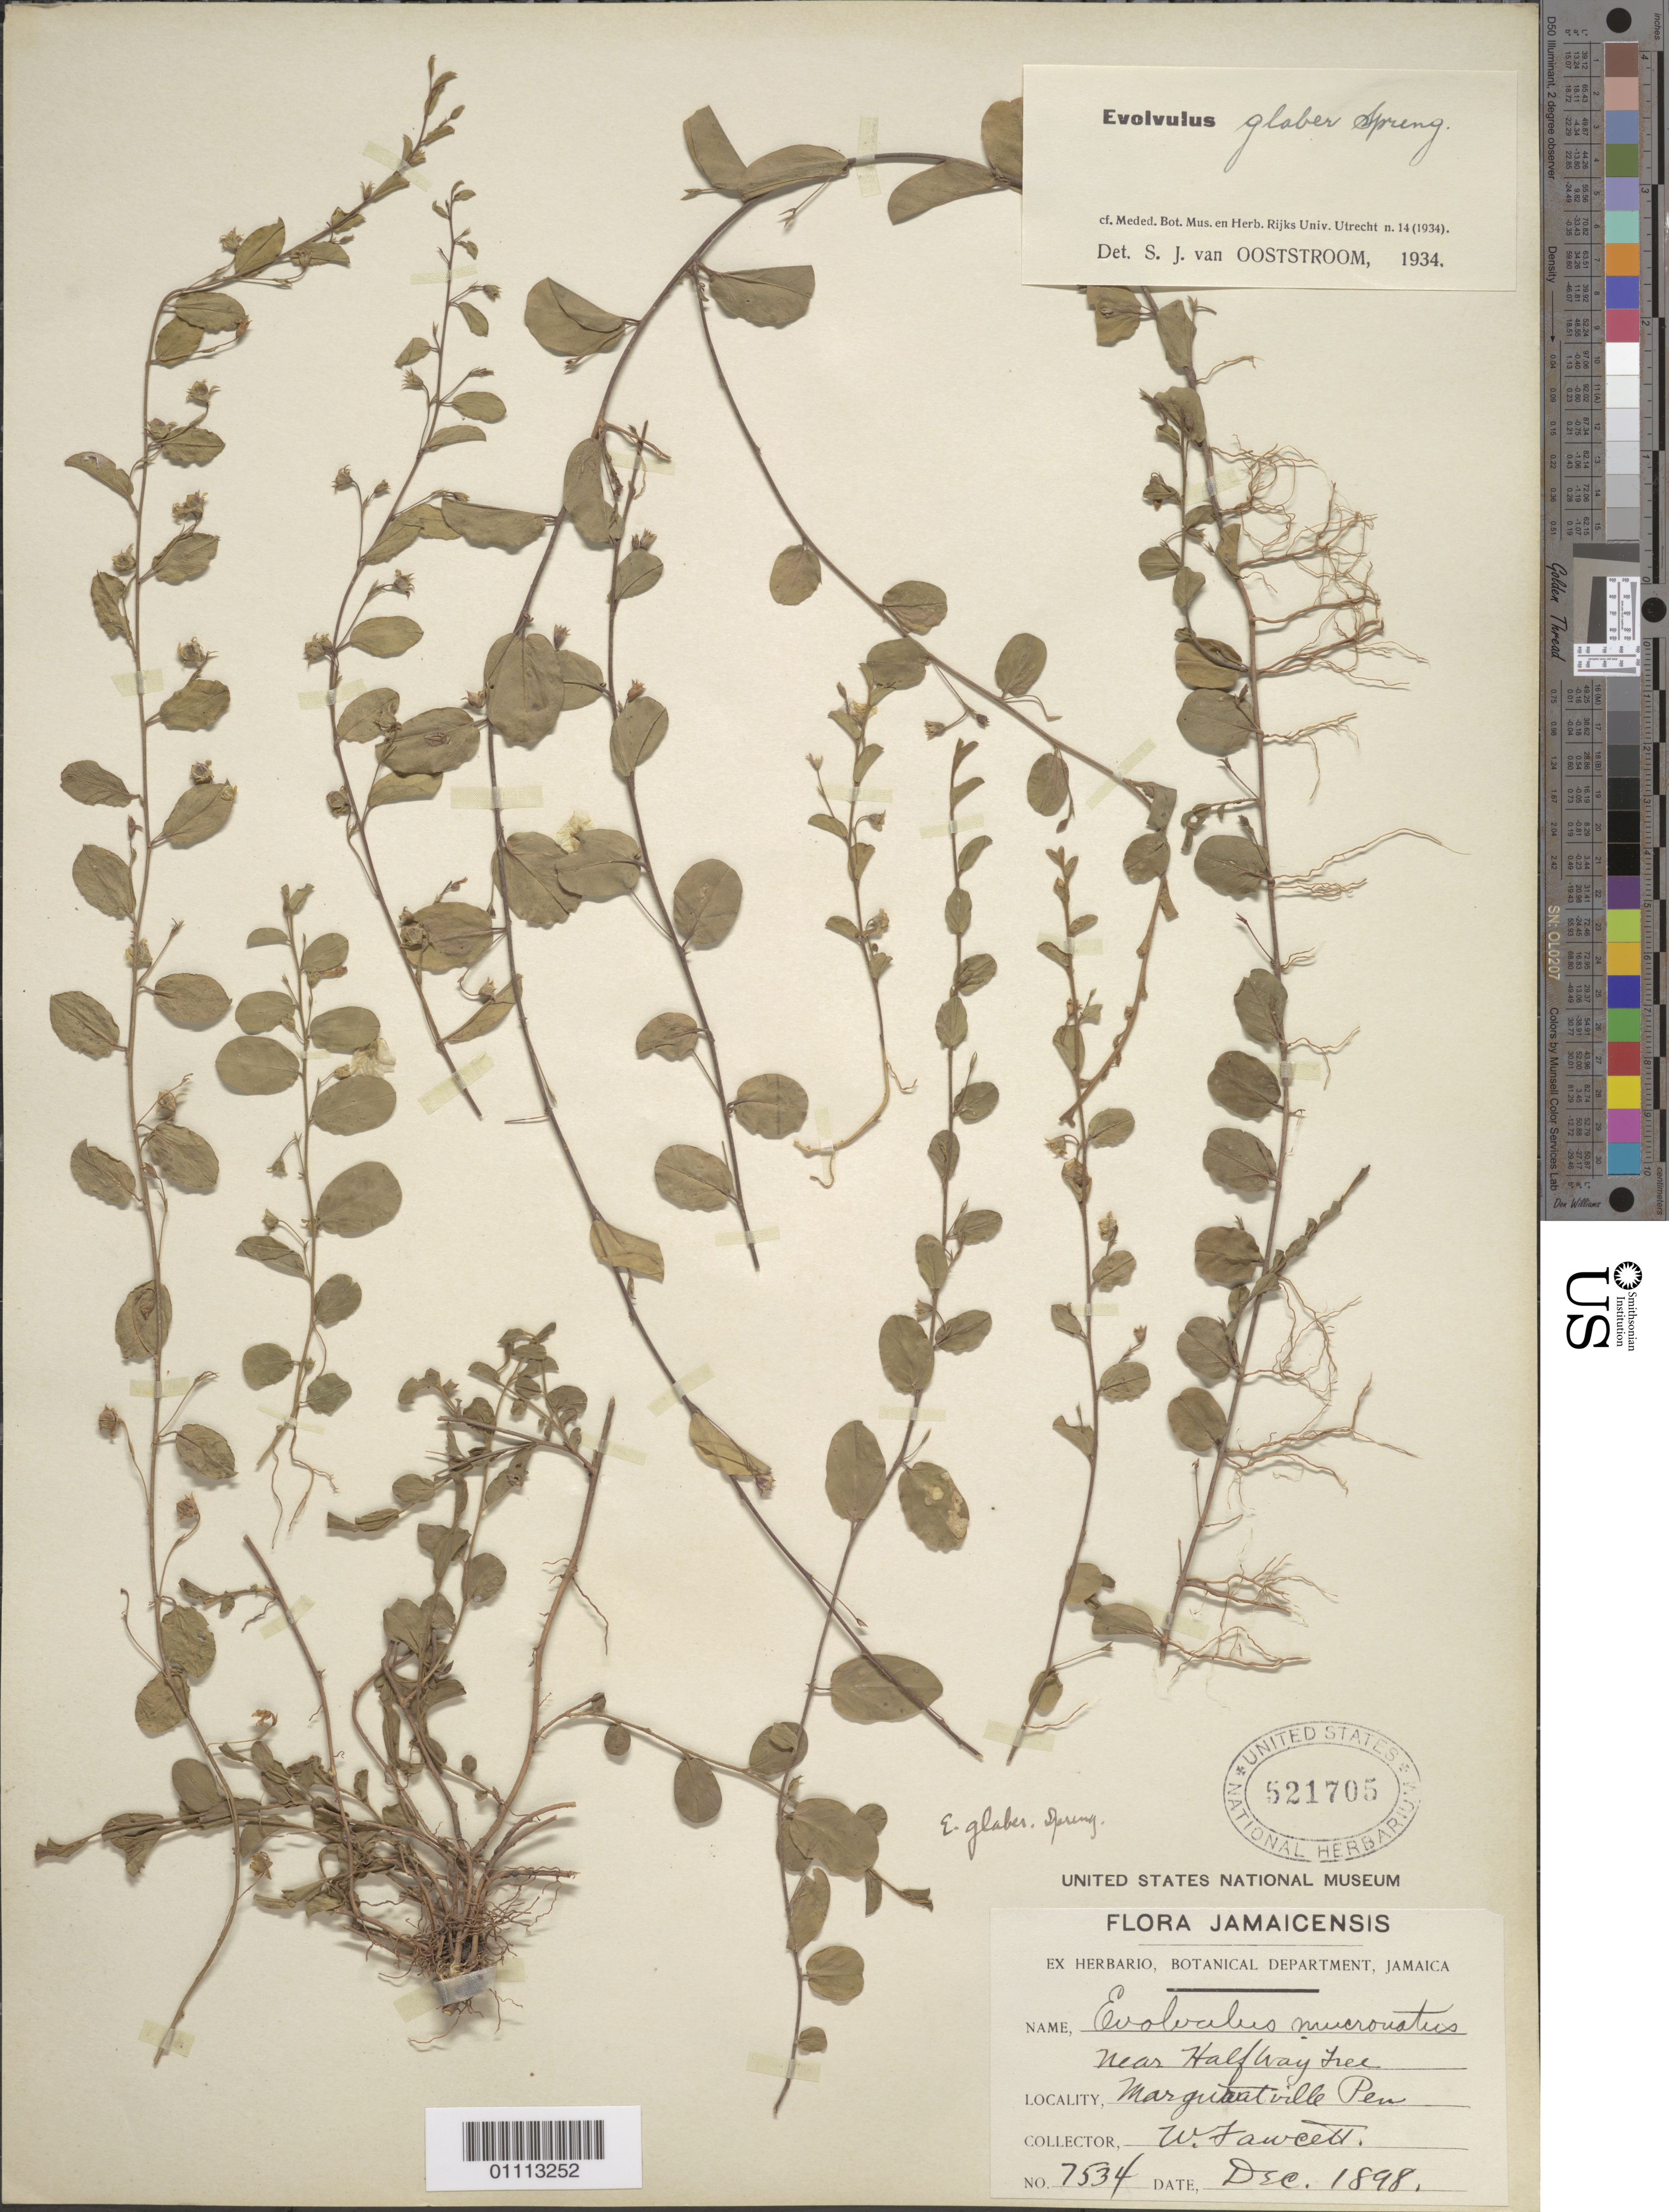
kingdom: Plantae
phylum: Tracheophyta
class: Magnoliopsida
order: Solanales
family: Convolvulaceae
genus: Evolvulus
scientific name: Evolvulus convolvuloides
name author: (Willd. ex Schult.) Stearn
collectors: W. Fawcett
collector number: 7534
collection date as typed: Dec 1898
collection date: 1898-12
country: Jamaica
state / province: Kingston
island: Jamaica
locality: Near Halfway Tree. Margaretville Pen.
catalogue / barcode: US 521705